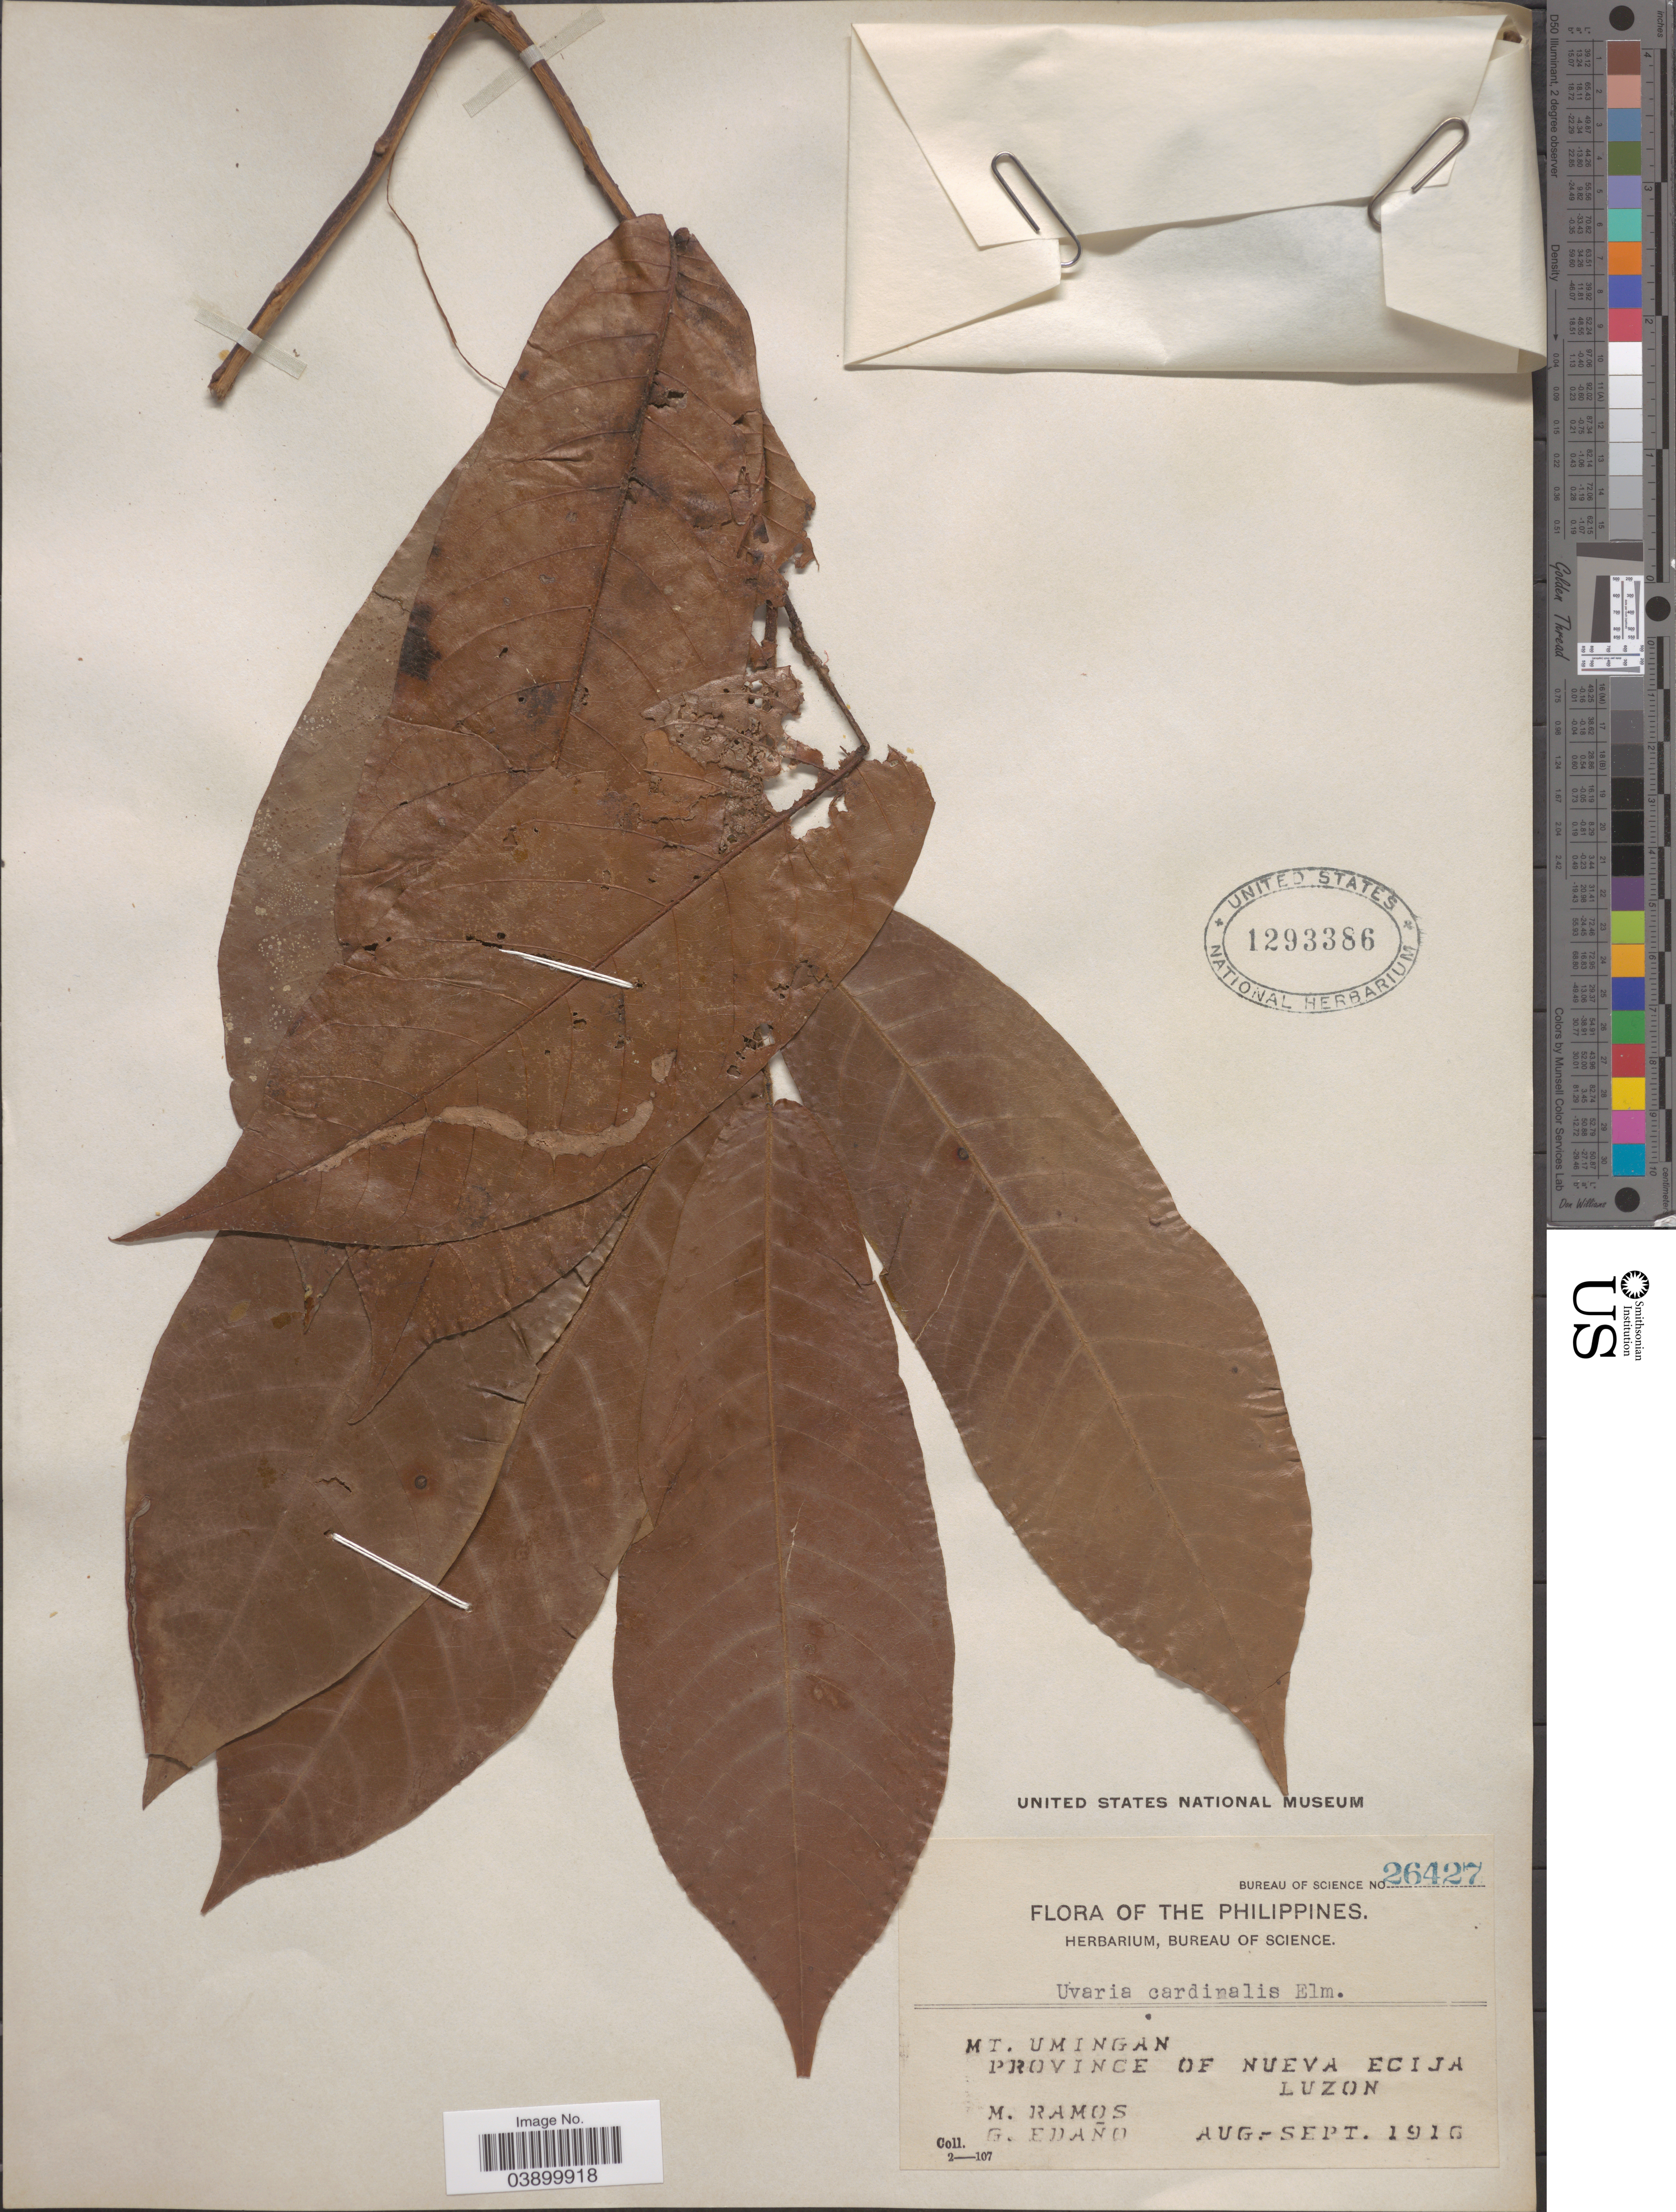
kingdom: Plantae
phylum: Tracheophyta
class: Magnoliopsida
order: Magnoliales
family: Annonaceae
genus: Uvaria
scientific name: Uvaria rubra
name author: C.B. Rob.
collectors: M. Ramos & G. Edaño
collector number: Bureau of Science 26427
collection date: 1916-08/1916-09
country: Philippines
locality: Mt. Umingan. Province of Nueva Ecija. Luzon.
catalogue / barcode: US 1293386